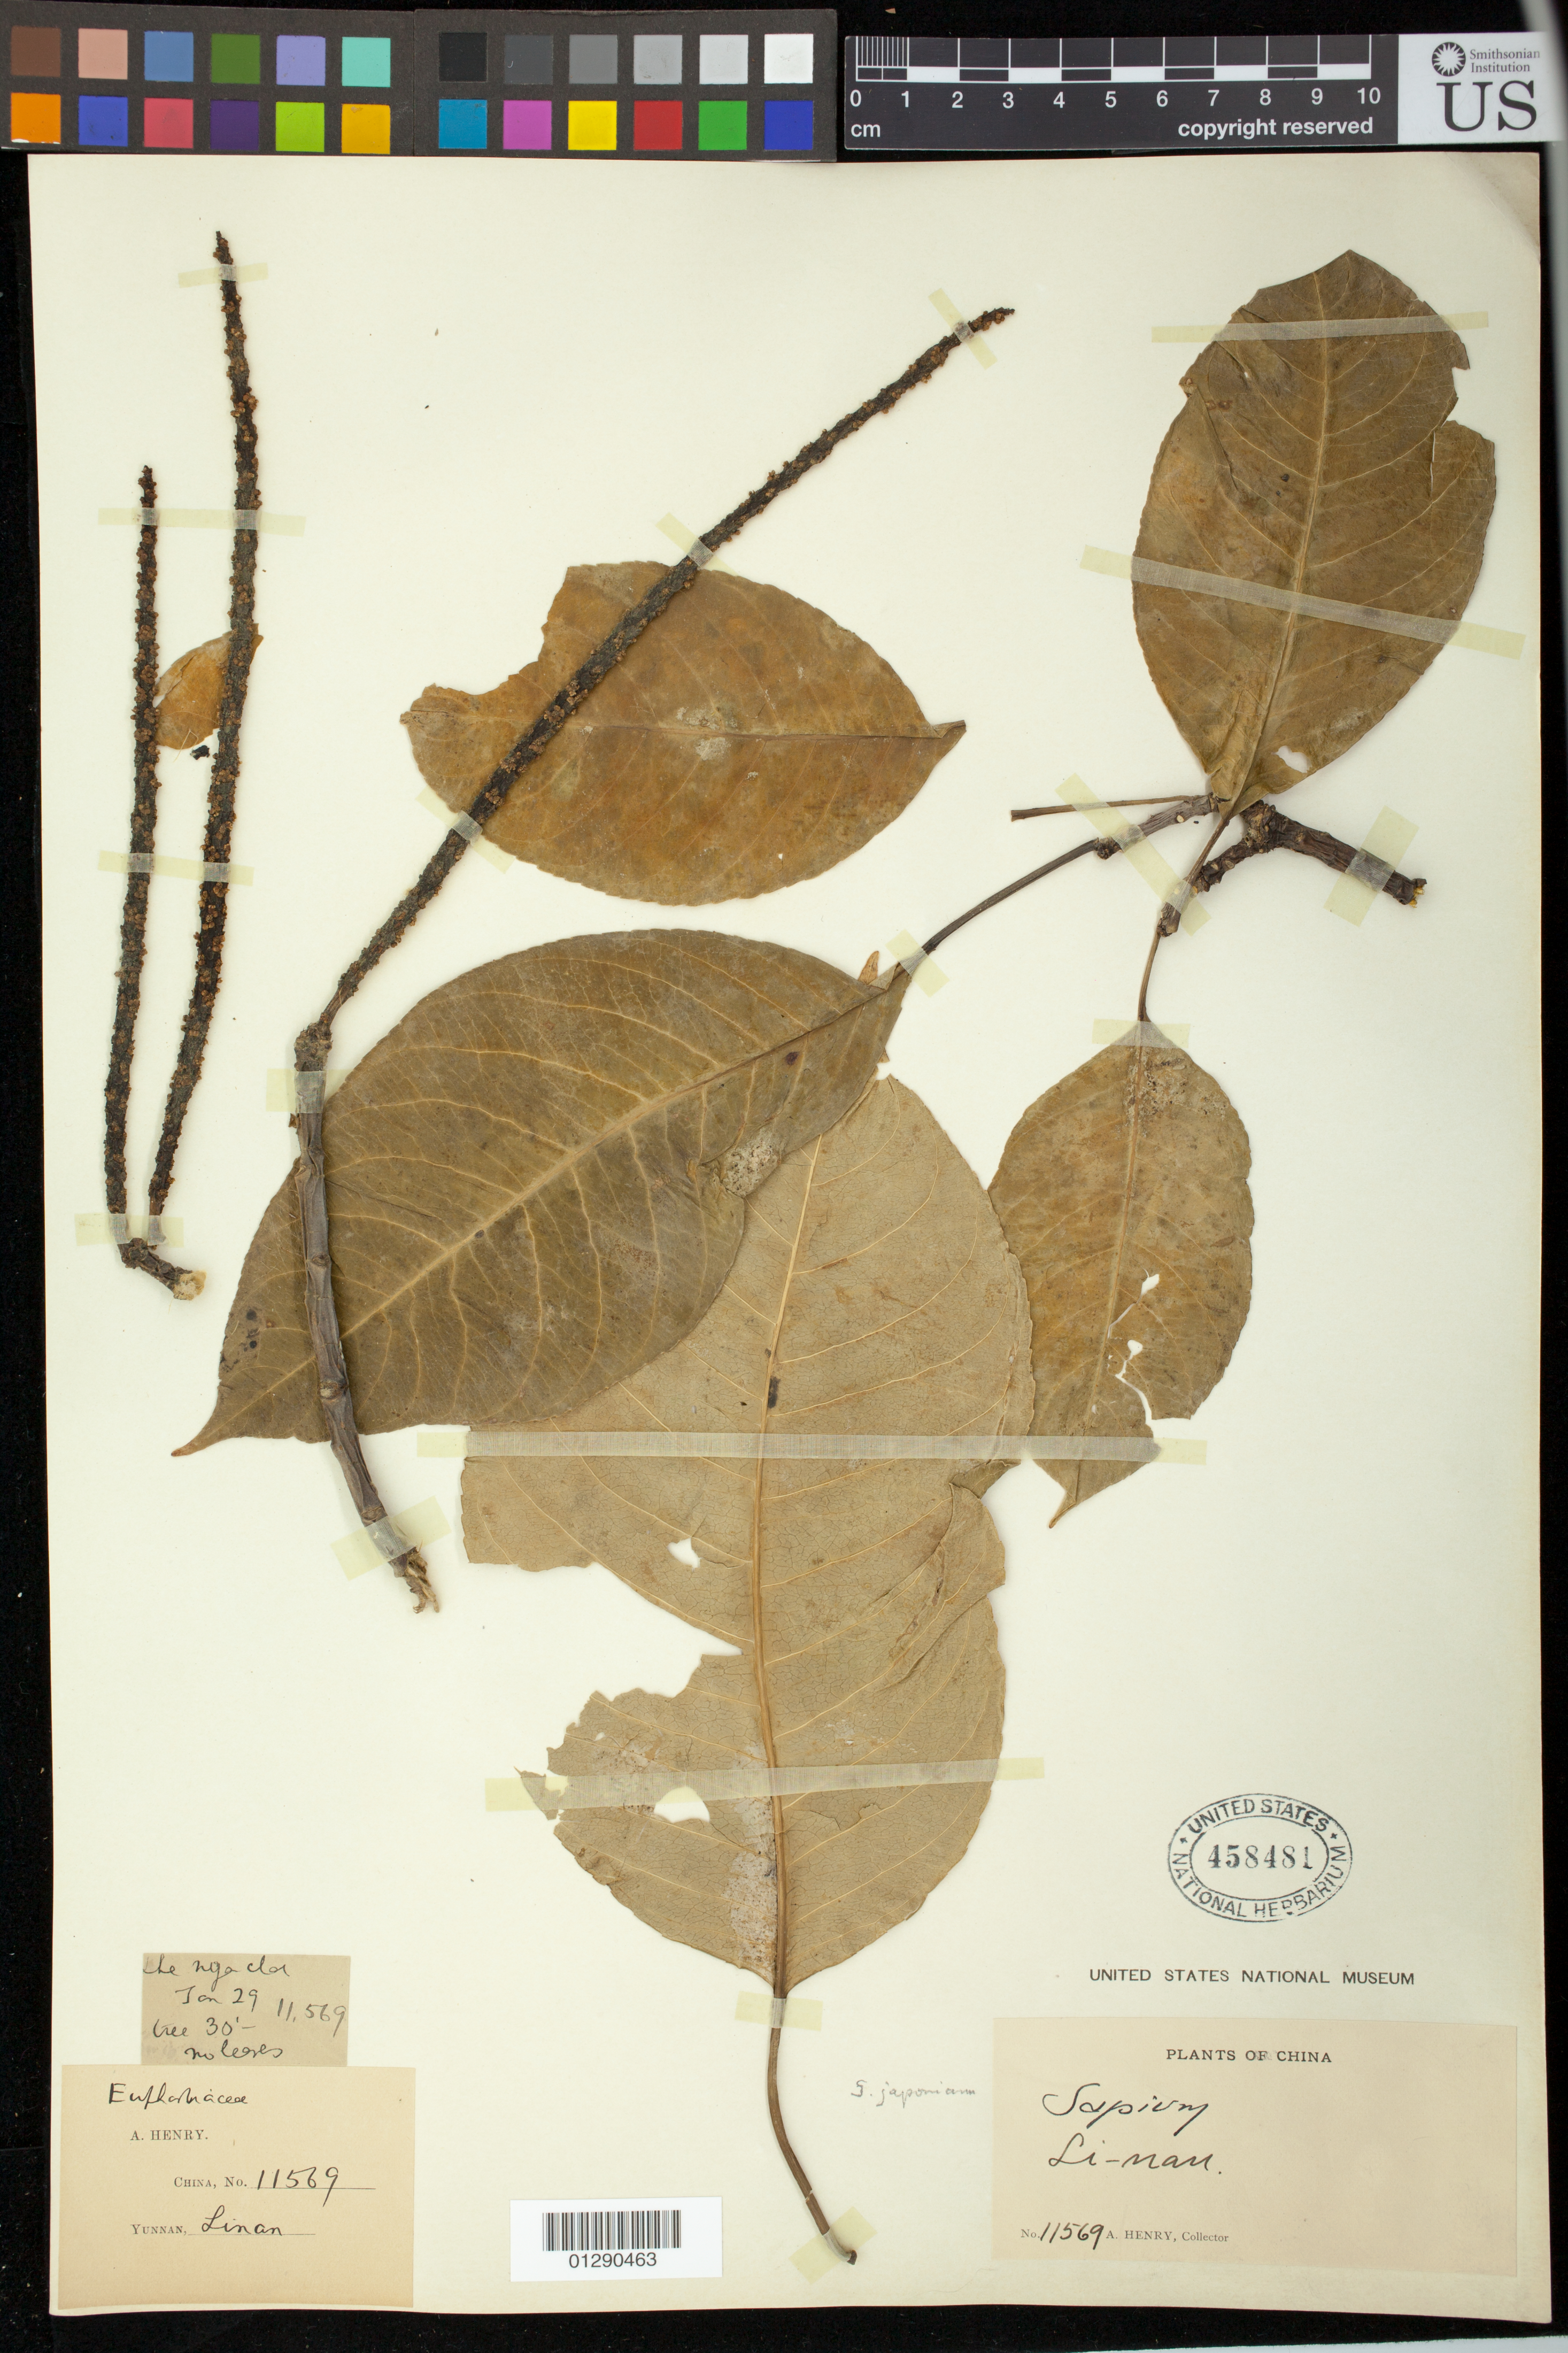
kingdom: Plantae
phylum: Tracheophyta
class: Magnoliopsida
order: Malpighiales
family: Euphorbiaceae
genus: Sapium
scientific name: Sapium japonicum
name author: (Siebold & Zucc.) Pax & K. Hoffm.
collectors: A. Henry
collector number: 11569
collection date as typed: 01 29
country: China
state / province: Yunnan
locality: Linan. She Nya Cler [interpreted]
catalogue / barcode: US 458481